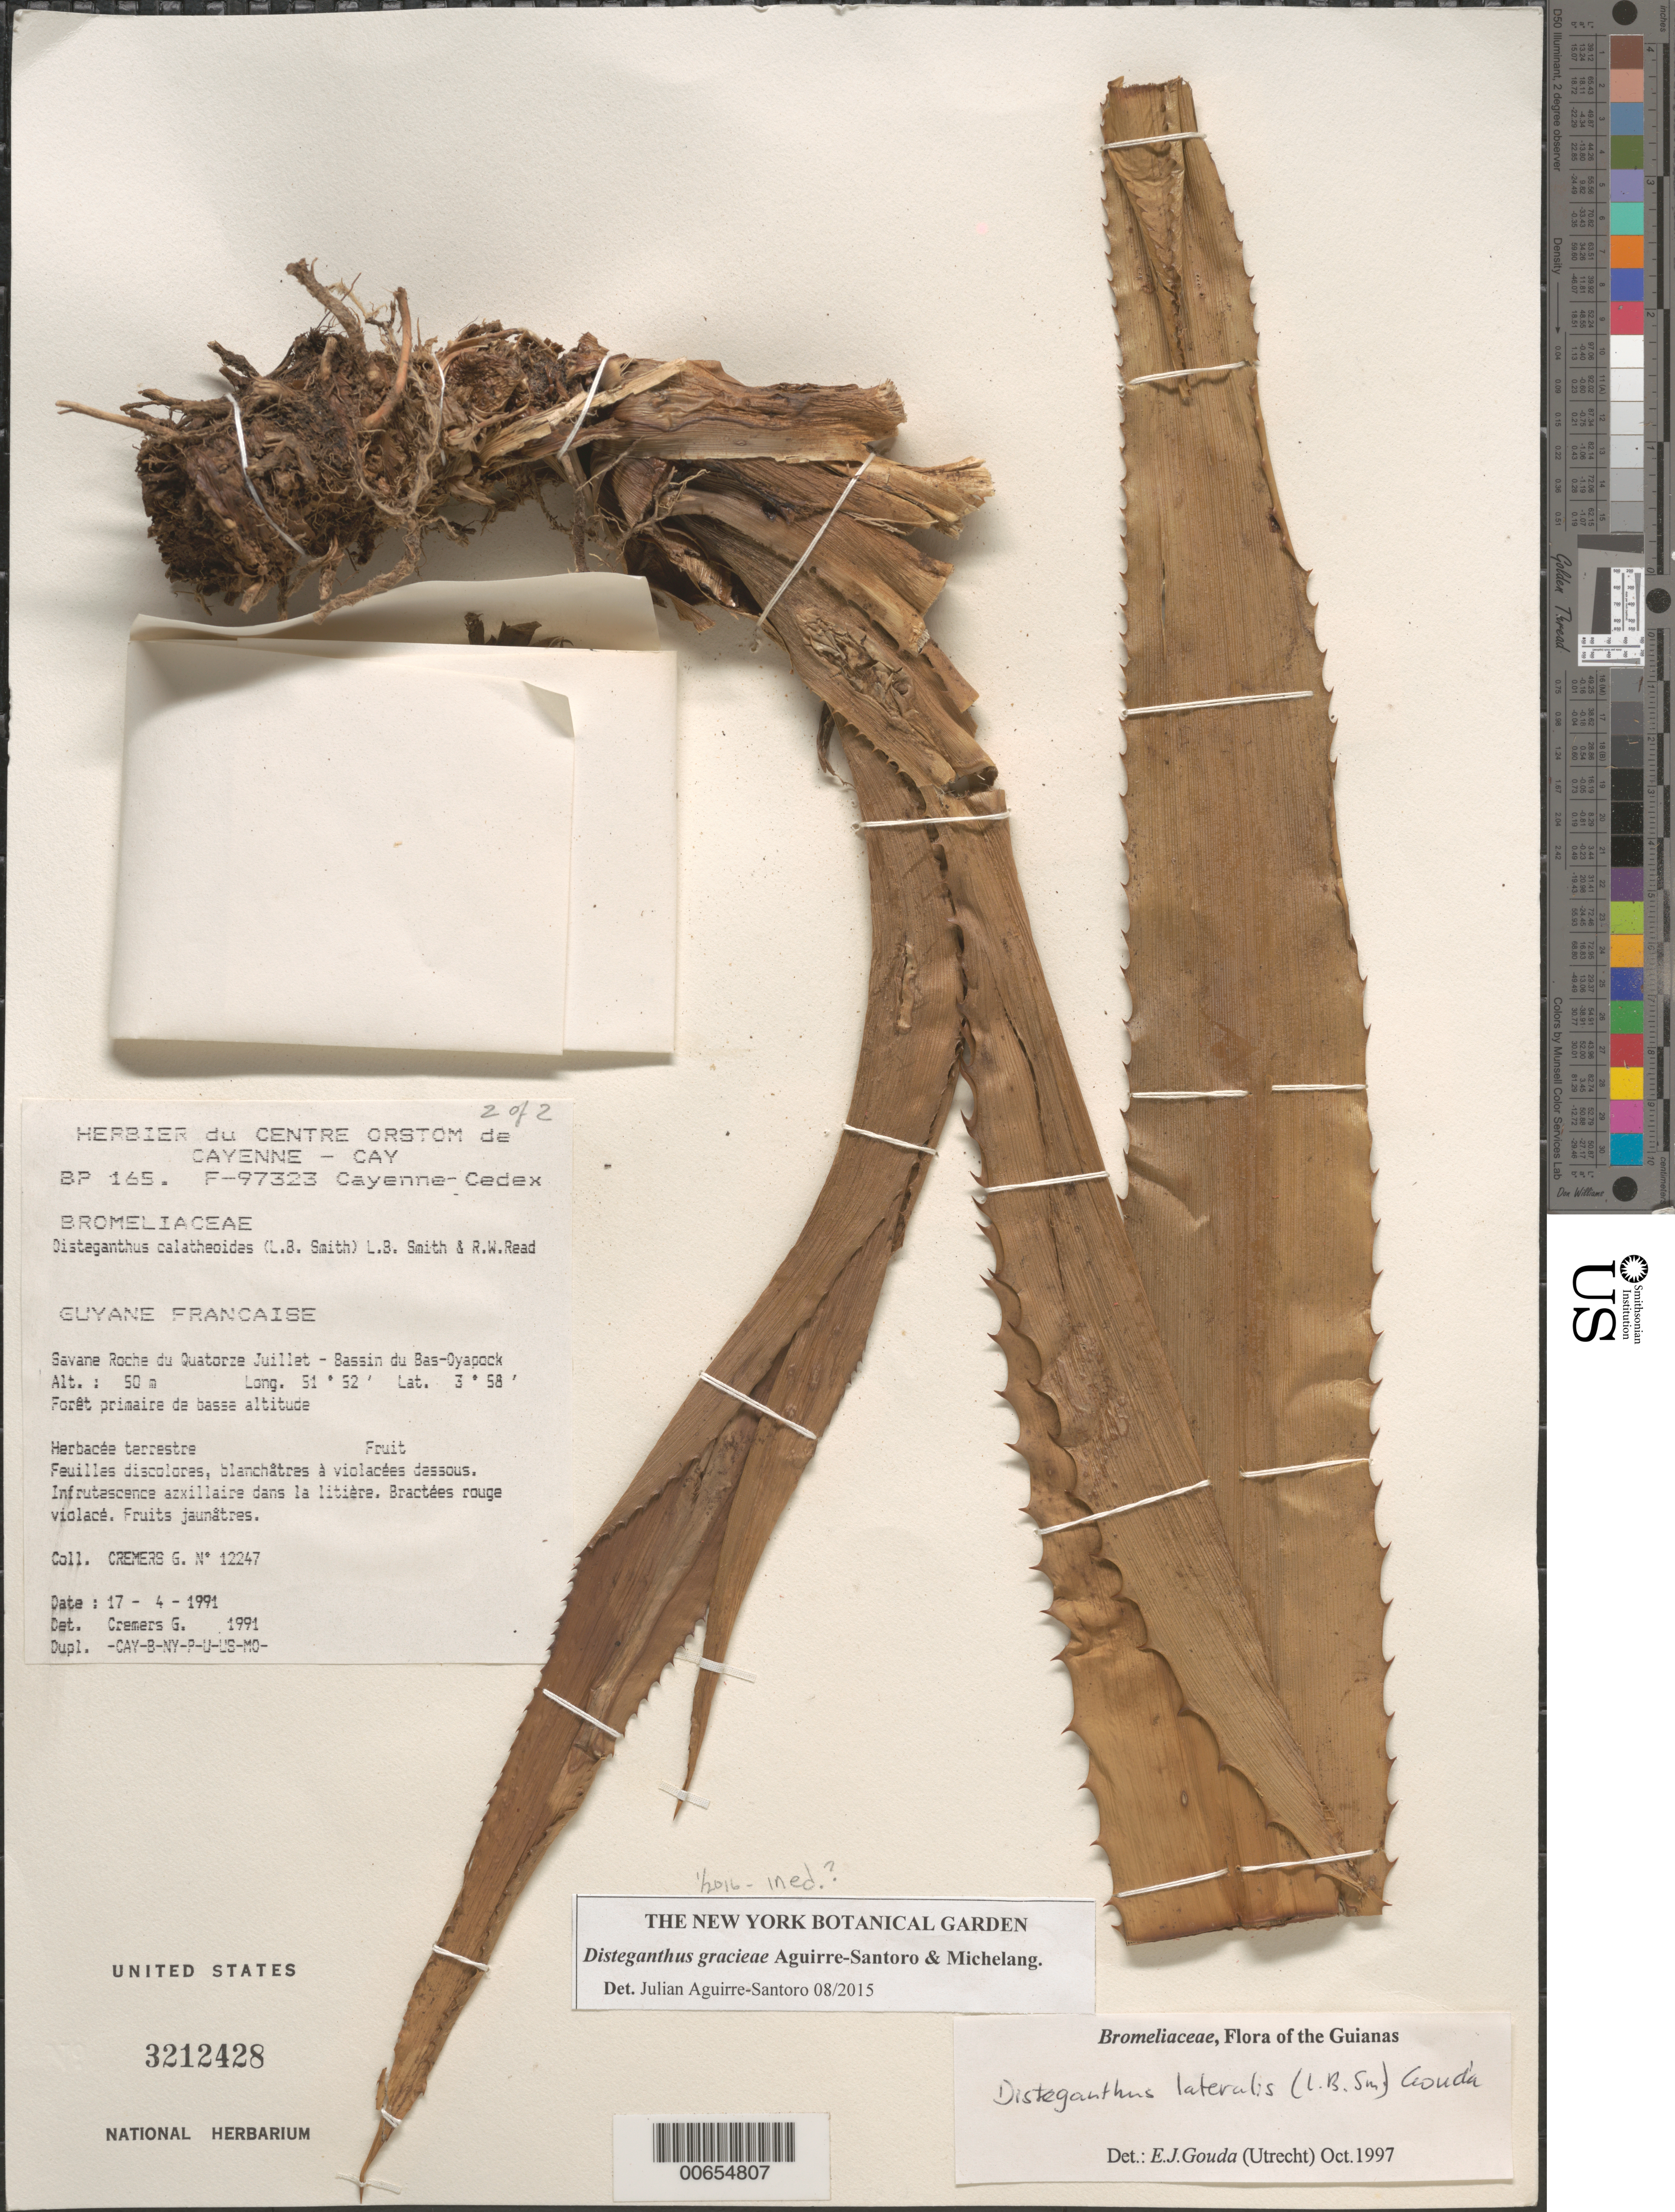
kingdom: Plantae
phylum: Tracheophyta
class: Liliopsida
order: Poales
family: Bromeliaceae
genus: Disteganthus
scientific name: Disteganthus lateralis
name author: (L.B. Sm.) Gouda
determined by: Gouda, E. J.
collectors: G. Cremers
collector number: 12247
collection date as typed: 17 Apr 1991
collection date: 1991-04-17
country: French Guiana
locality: Savane Roche du Quatorze Juillet, Bassin du Bas-Oyapock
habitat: Foret primaire de basse altitude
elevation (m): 50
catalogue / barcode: US 3212428